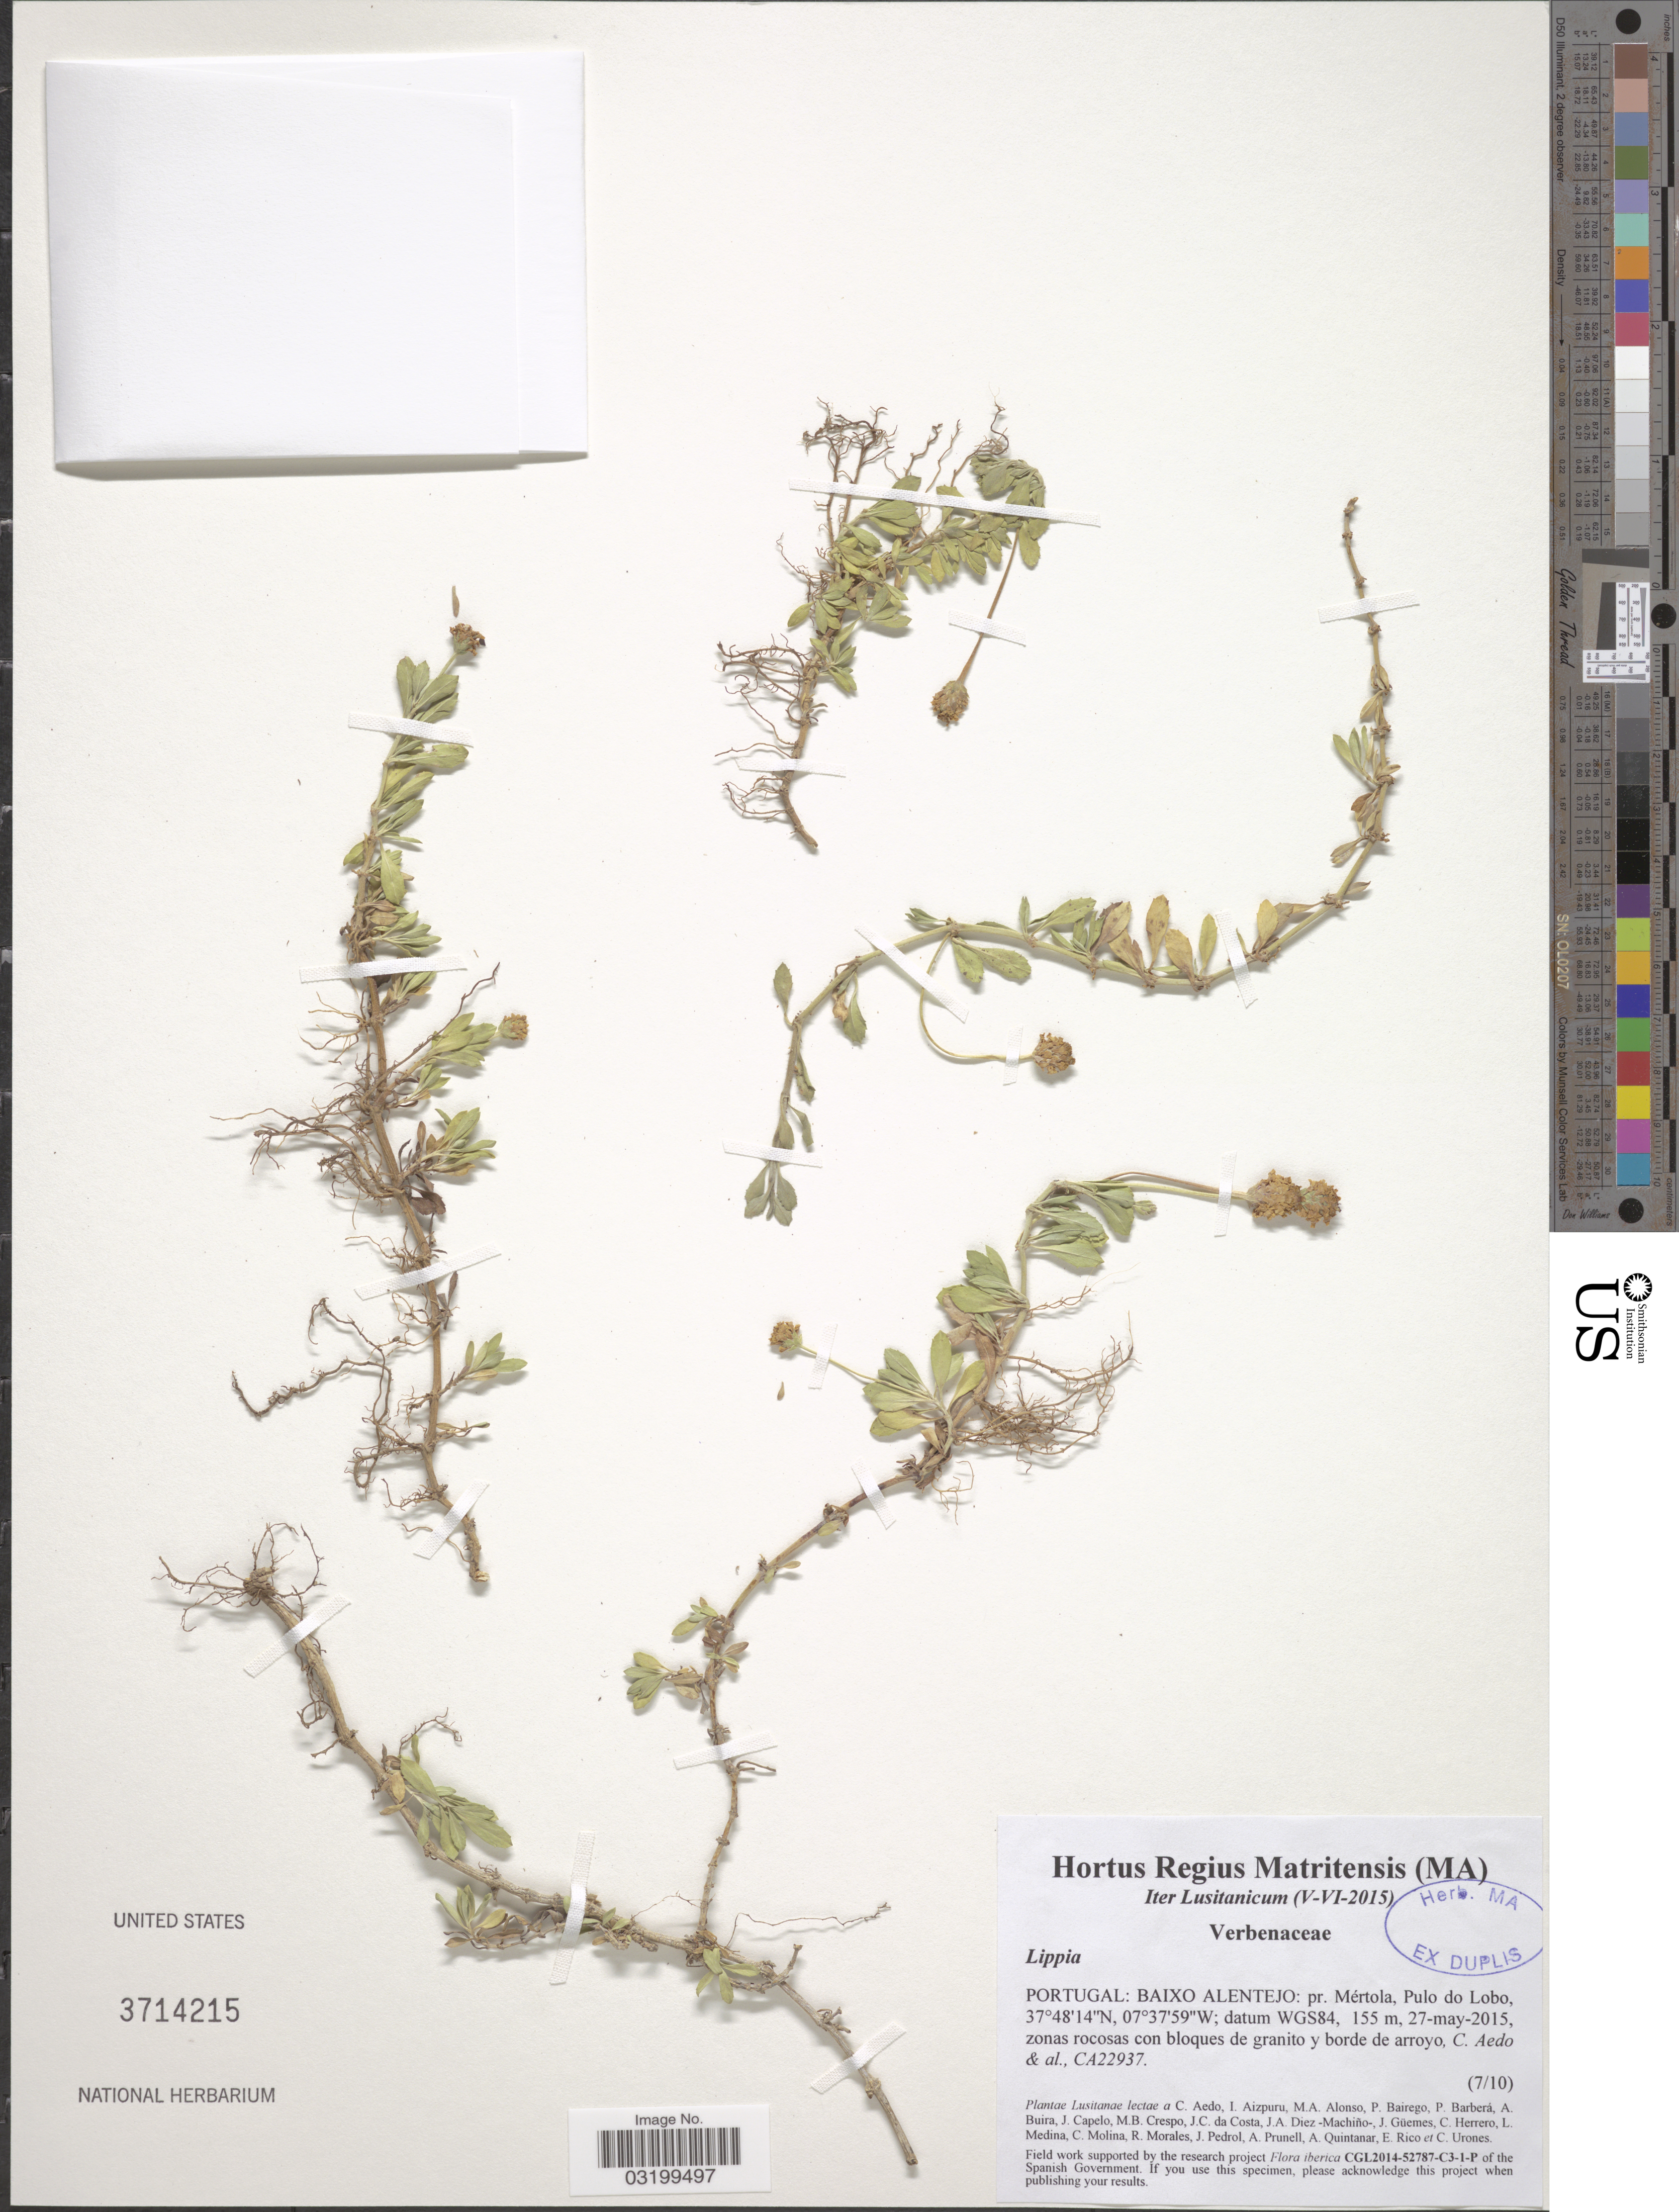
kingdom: Plantae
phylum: Tracheophyta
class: Magnoliopsida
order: Lamiales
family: Verbenaceae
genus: Lippia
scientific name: Lippia sp.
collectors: C. Aedo, M. Alonso & et al.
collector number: CA22937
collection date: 2015-05-27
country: Portugal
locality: BAIXO ALENTEJO:. pr. Mértola, Pulo do Lobo.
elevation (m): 155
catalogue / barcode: US 3714215